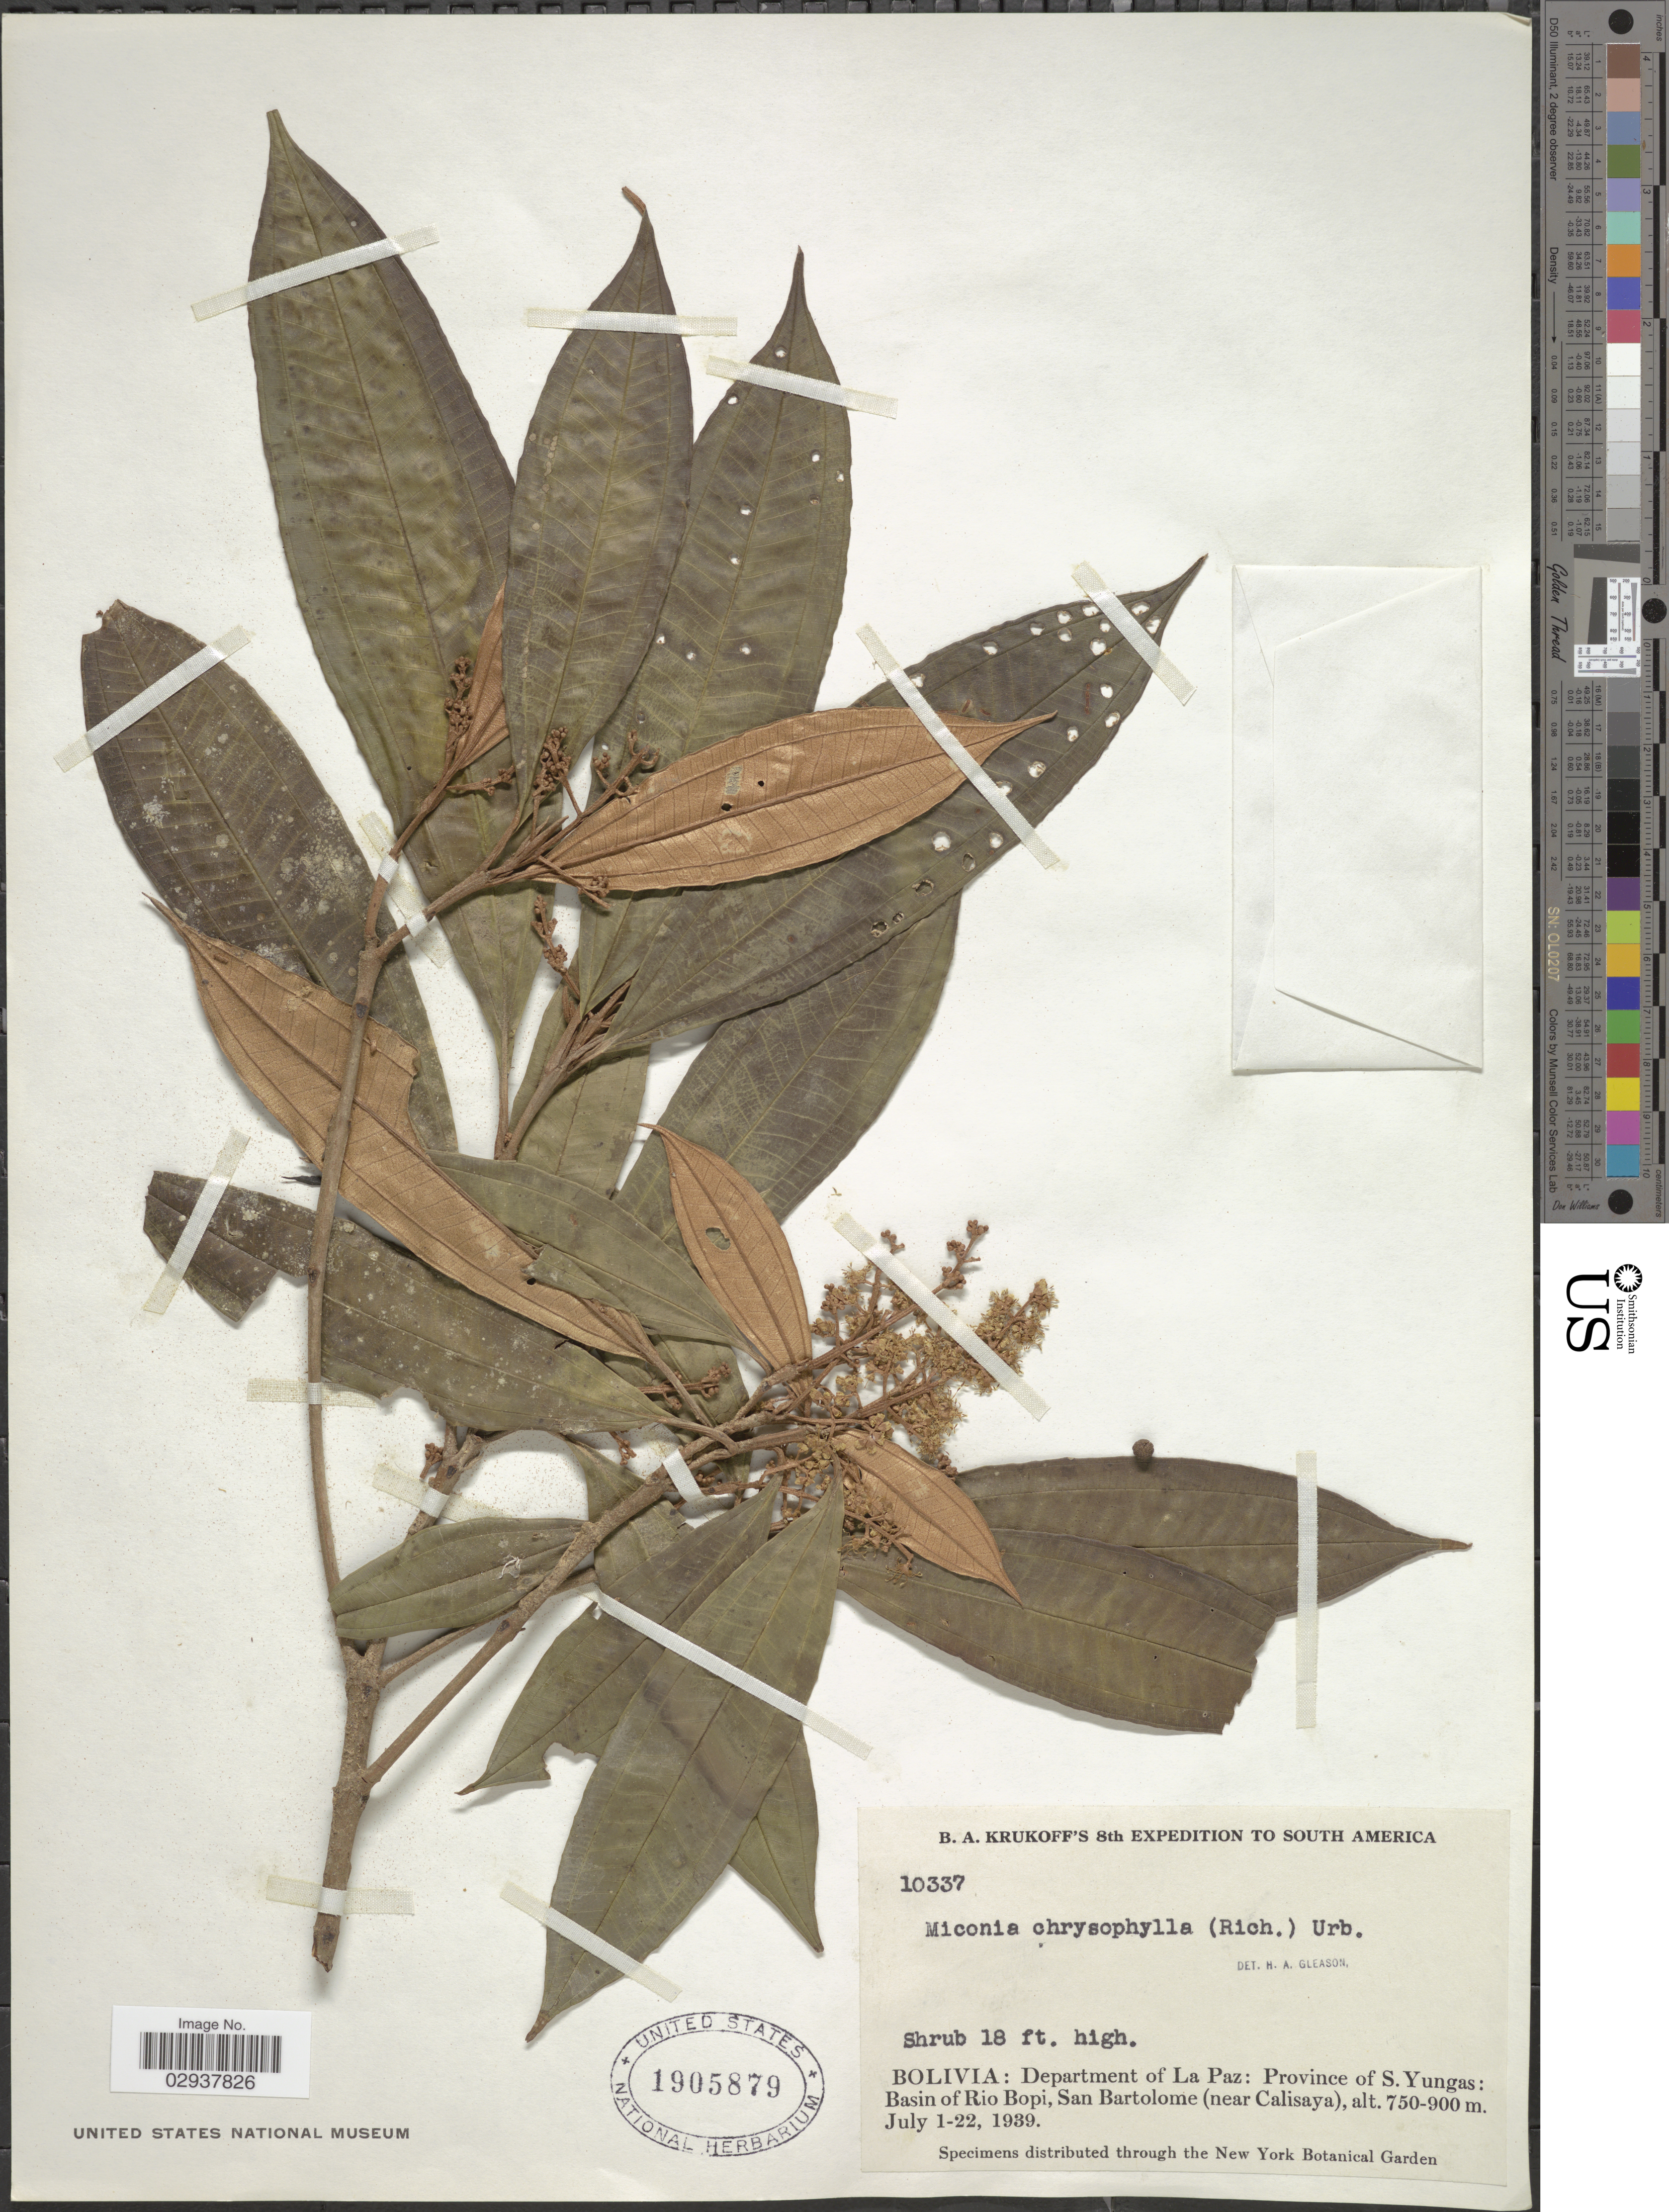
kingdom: Plantae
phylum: Tracheophyta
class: Magnoliopsida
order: Myrtales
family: Melastomataceae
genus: Miconia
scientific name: Miconia chrysophylla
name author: (Rich.) Urb.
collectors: B. A. Krukoff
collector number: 10337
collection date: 1939-07-01/1939-07-22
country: Bolivia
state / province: La Paz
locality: Department of La Paz: Province of S. Yungas: Basin of Rio Bopi, San Bartolome (near Calisaya).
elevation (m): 750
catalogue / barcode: US 1905879